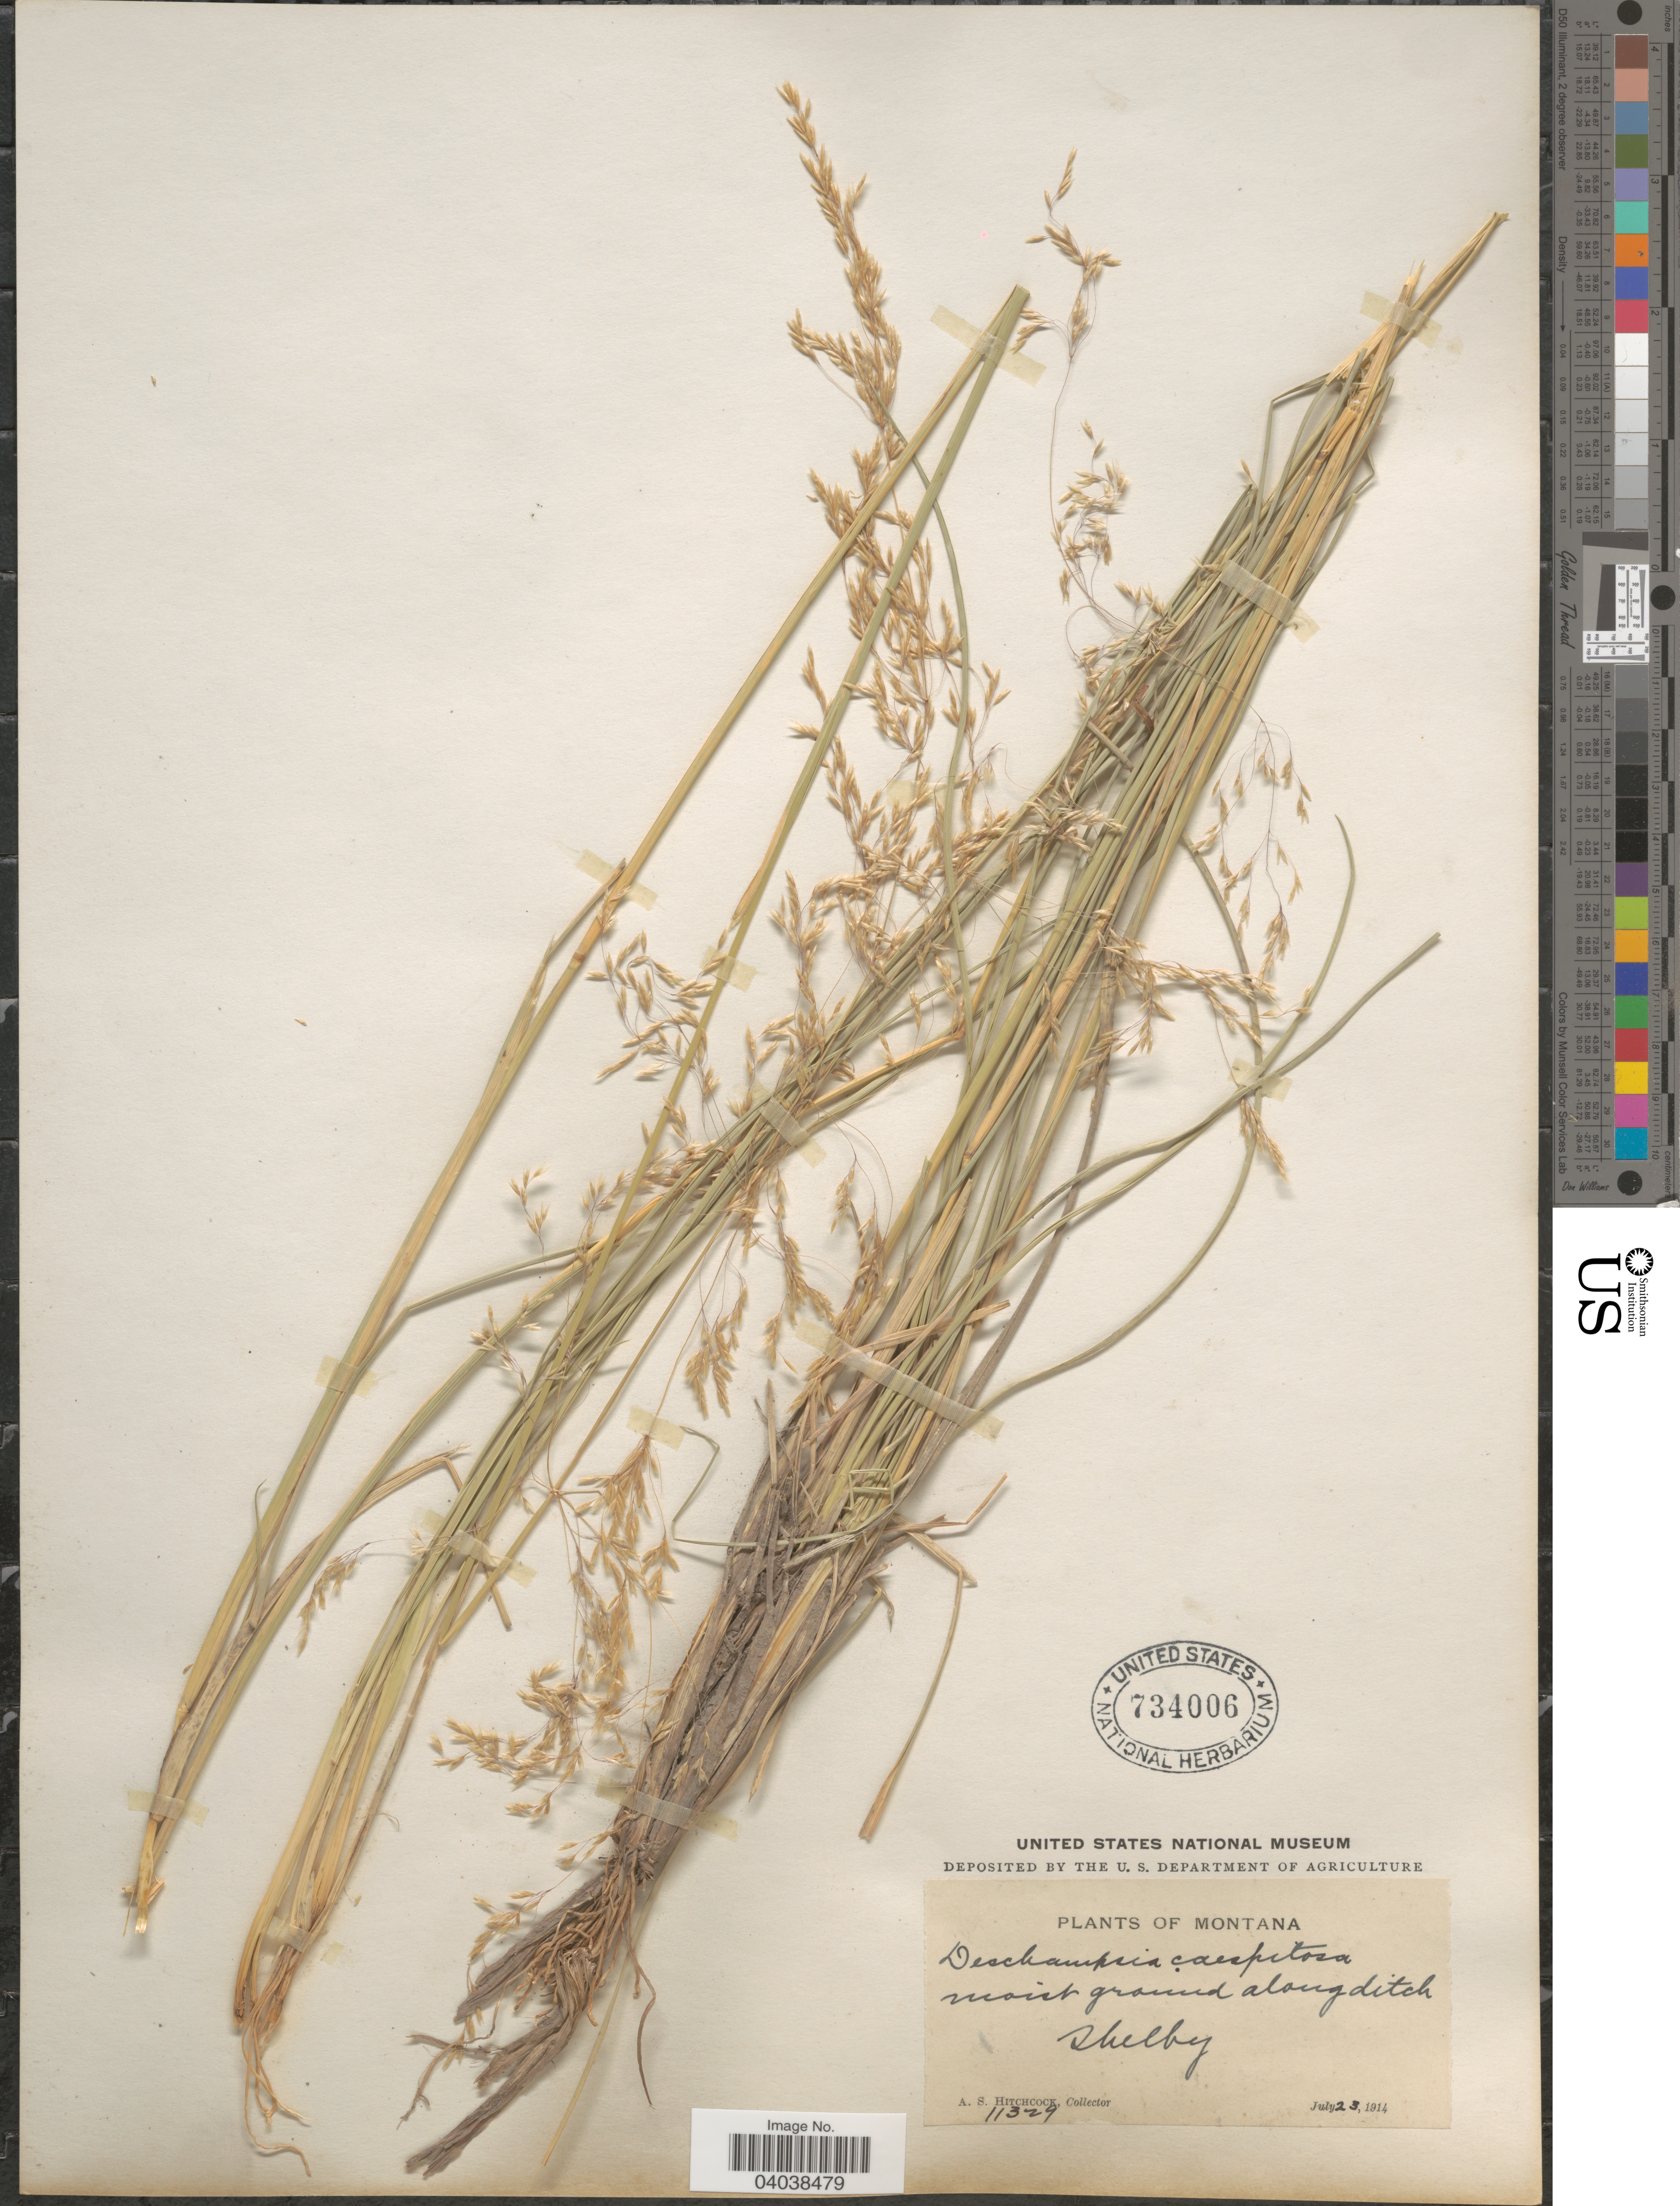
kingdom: Plantae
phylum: Tracheophyta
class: Liliopsida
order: Poales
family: Poaceae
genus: Deschampsia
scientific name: Deschampsia cespitosa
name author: (L.) P. Beauv.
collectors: A. S. Hitchcock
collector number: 11329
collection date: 1914-07-23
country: United States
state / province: Montana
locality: Shelby.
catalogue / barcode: US 734006